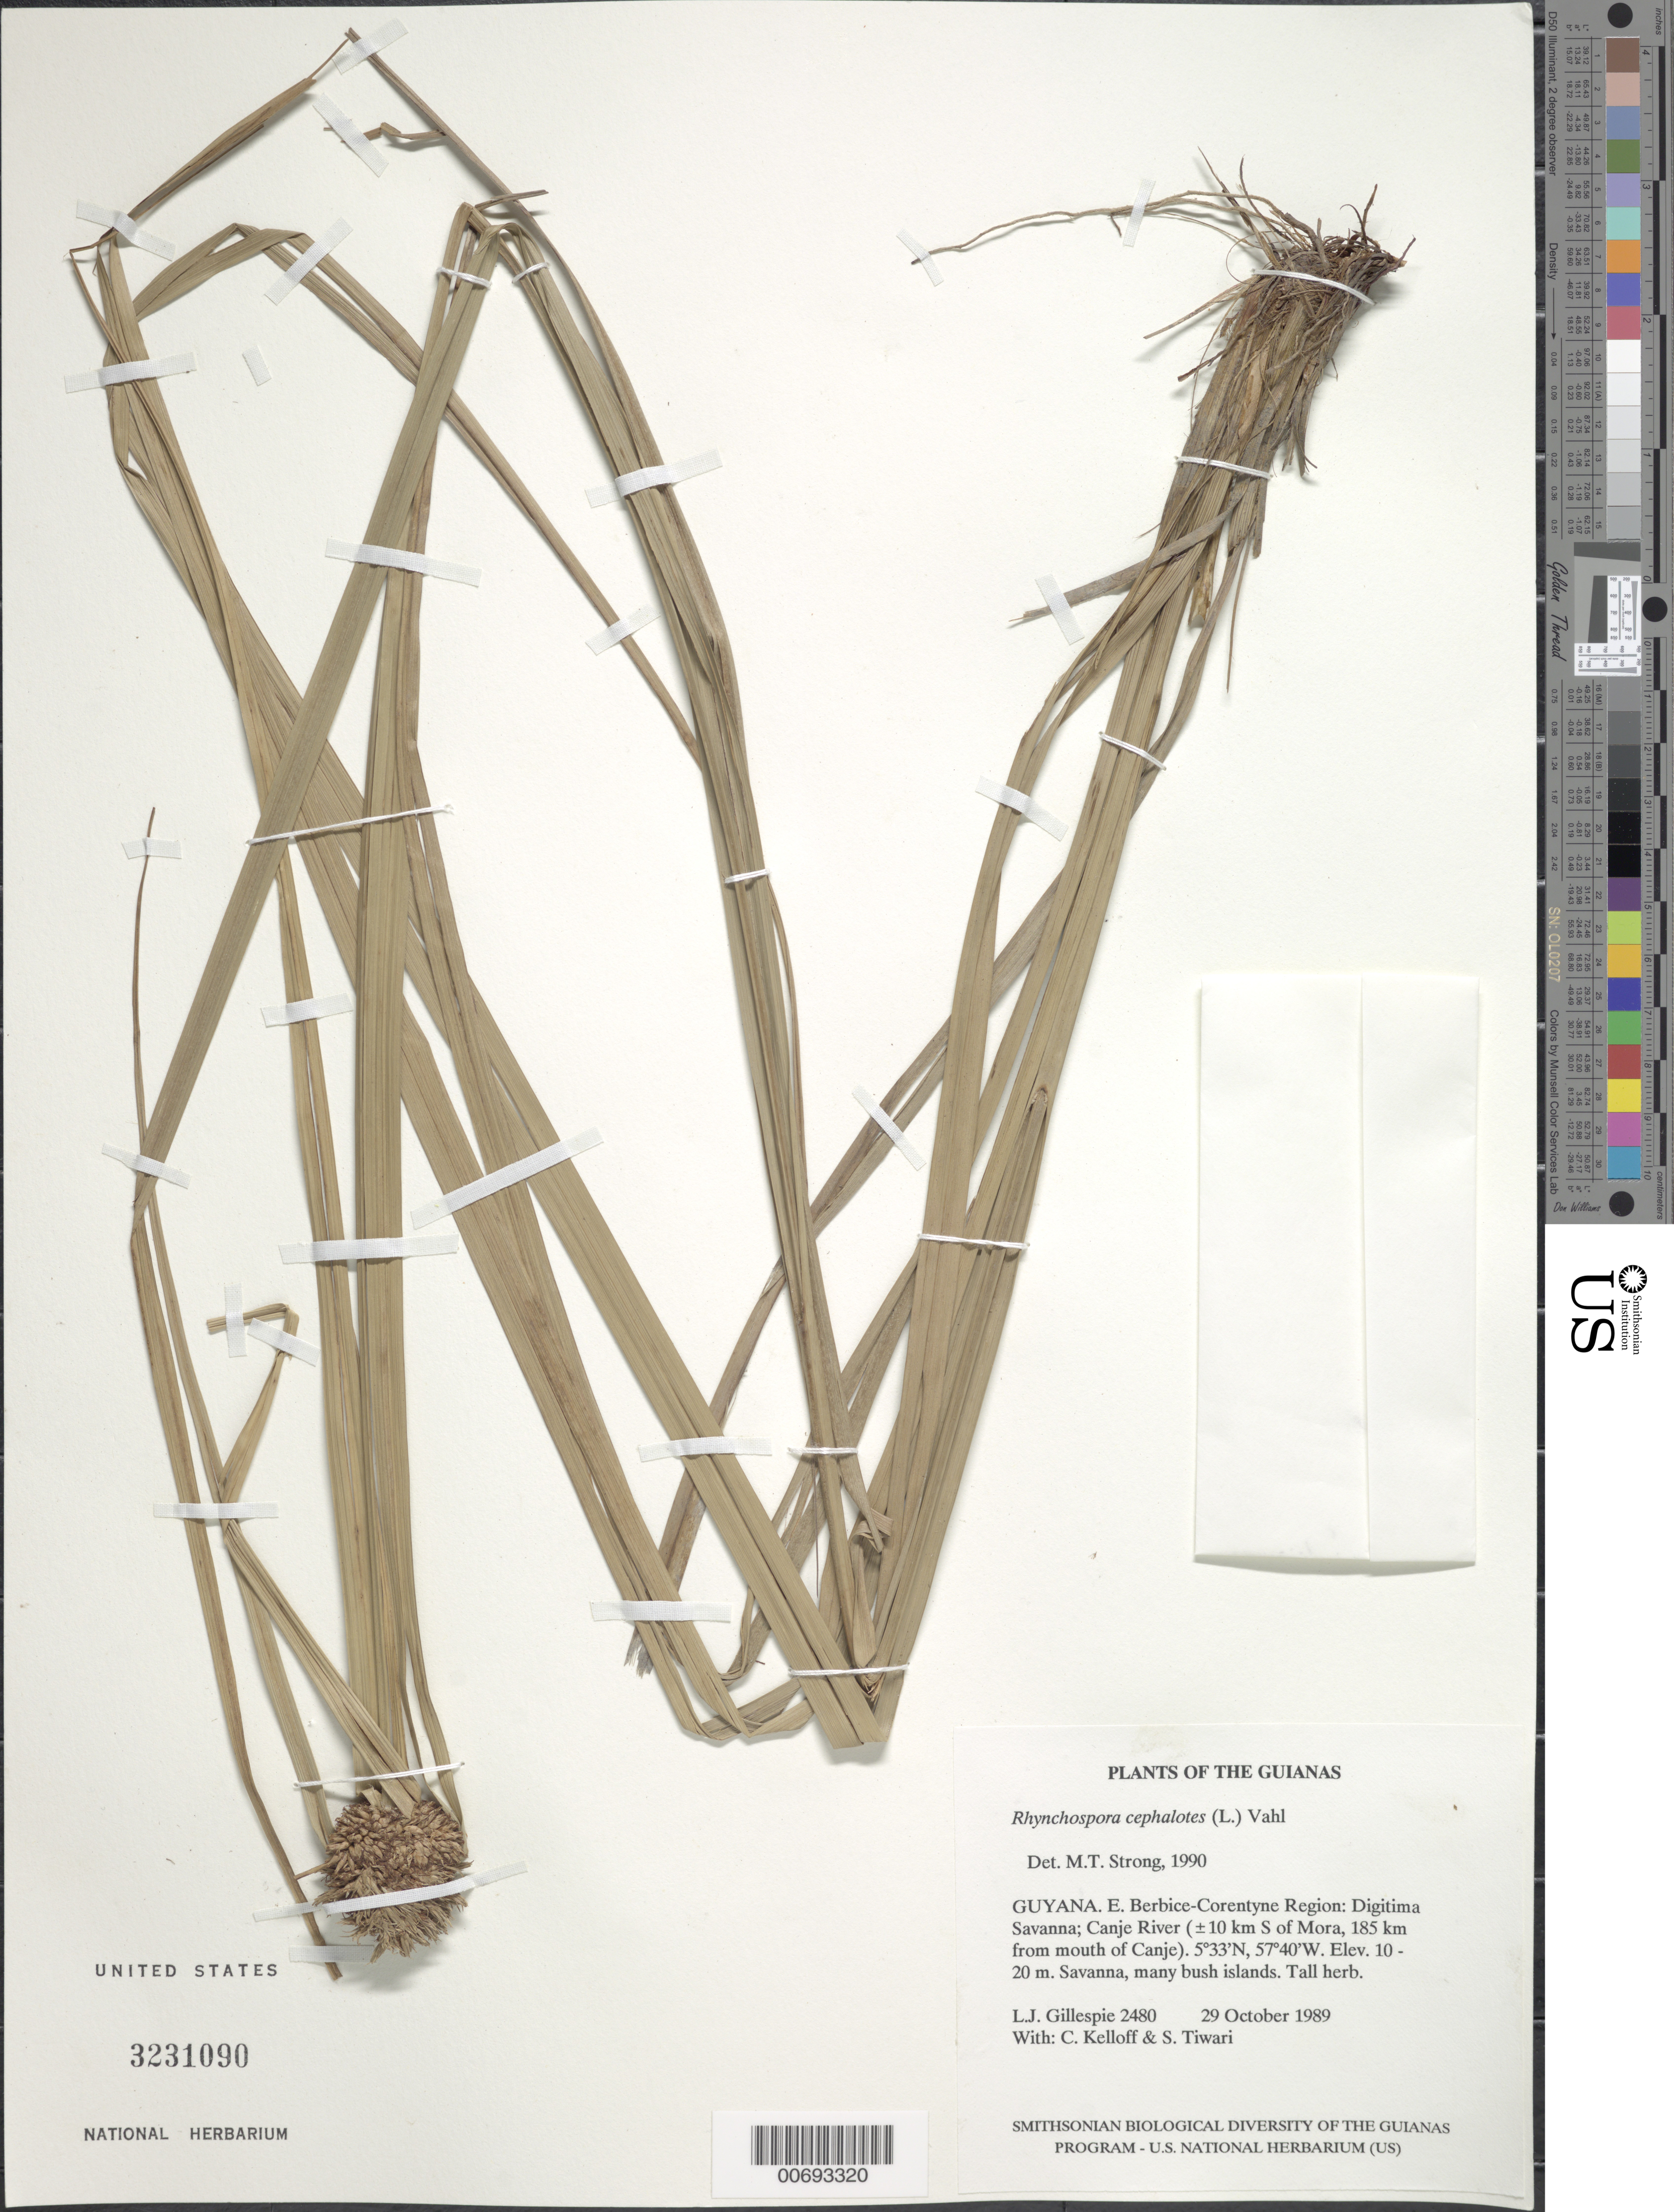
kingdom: Plantae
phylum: Tracheophyta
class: Liliopsida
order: Poales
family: Cyperaceae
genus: Rhynchospora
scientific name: Rhynchospora cephalotes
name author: (L.) Vahl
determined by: Strong, M. T., (US), Smithsonian Institution - National Museum of Natural History (UNITED STATES)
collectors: L. J. Gillespie, C. L. Kelloff & S. Tiwari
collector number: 2480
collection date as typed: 29 October 1989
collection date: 1989-10-29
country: Guyana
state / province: E. Berbice-Corentyne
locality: Digitima Savanna, Canje River ±20 km S of Mora, 185 km from mouth of Canje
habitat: Savanna, many bush islands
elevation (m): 10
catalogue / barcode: US 3231090